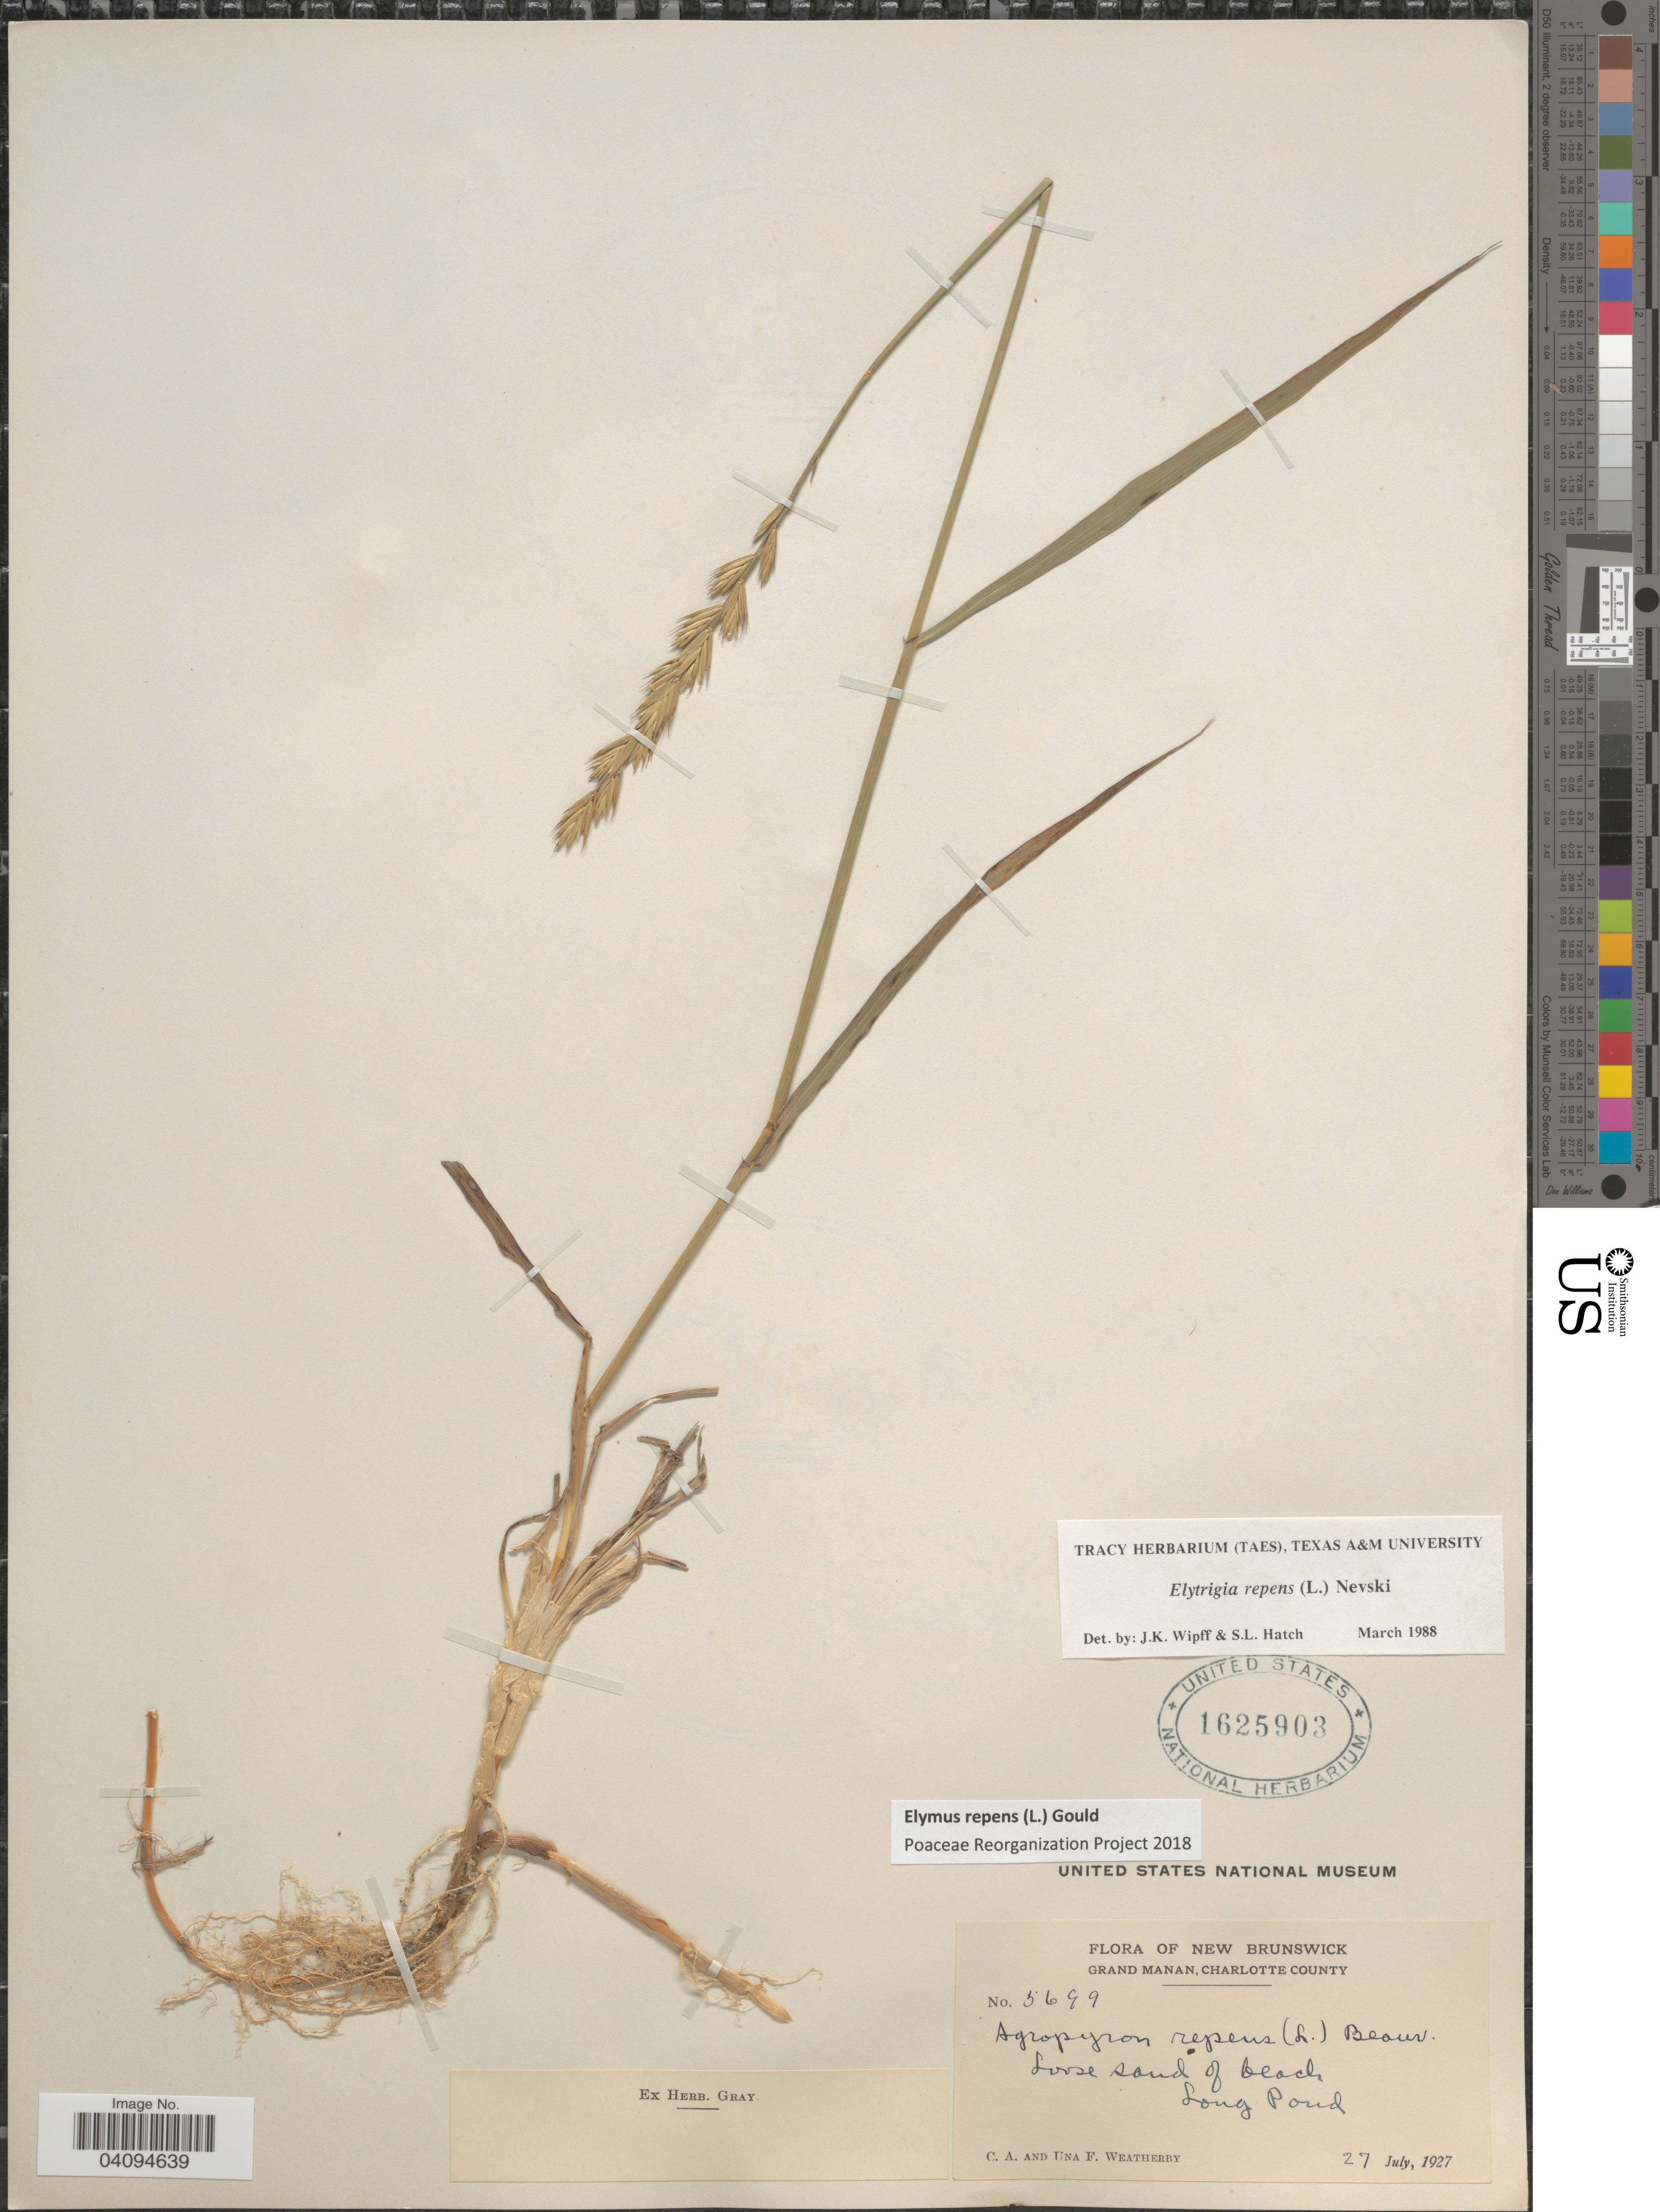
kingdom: Plantae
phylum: Tracheophyta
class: Liliopsida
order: Poales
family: Poaceae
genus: Elymus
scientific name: Elymus repens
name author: (L.) Gould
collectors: C. A. Weatherby & U. Weatherby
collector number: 5699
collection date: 1927-07-27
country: Canada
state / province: New Brunswick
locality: Grand Manan, Charlotte County. Loose sand of beach. Long Pond.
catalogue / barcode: US 1625903